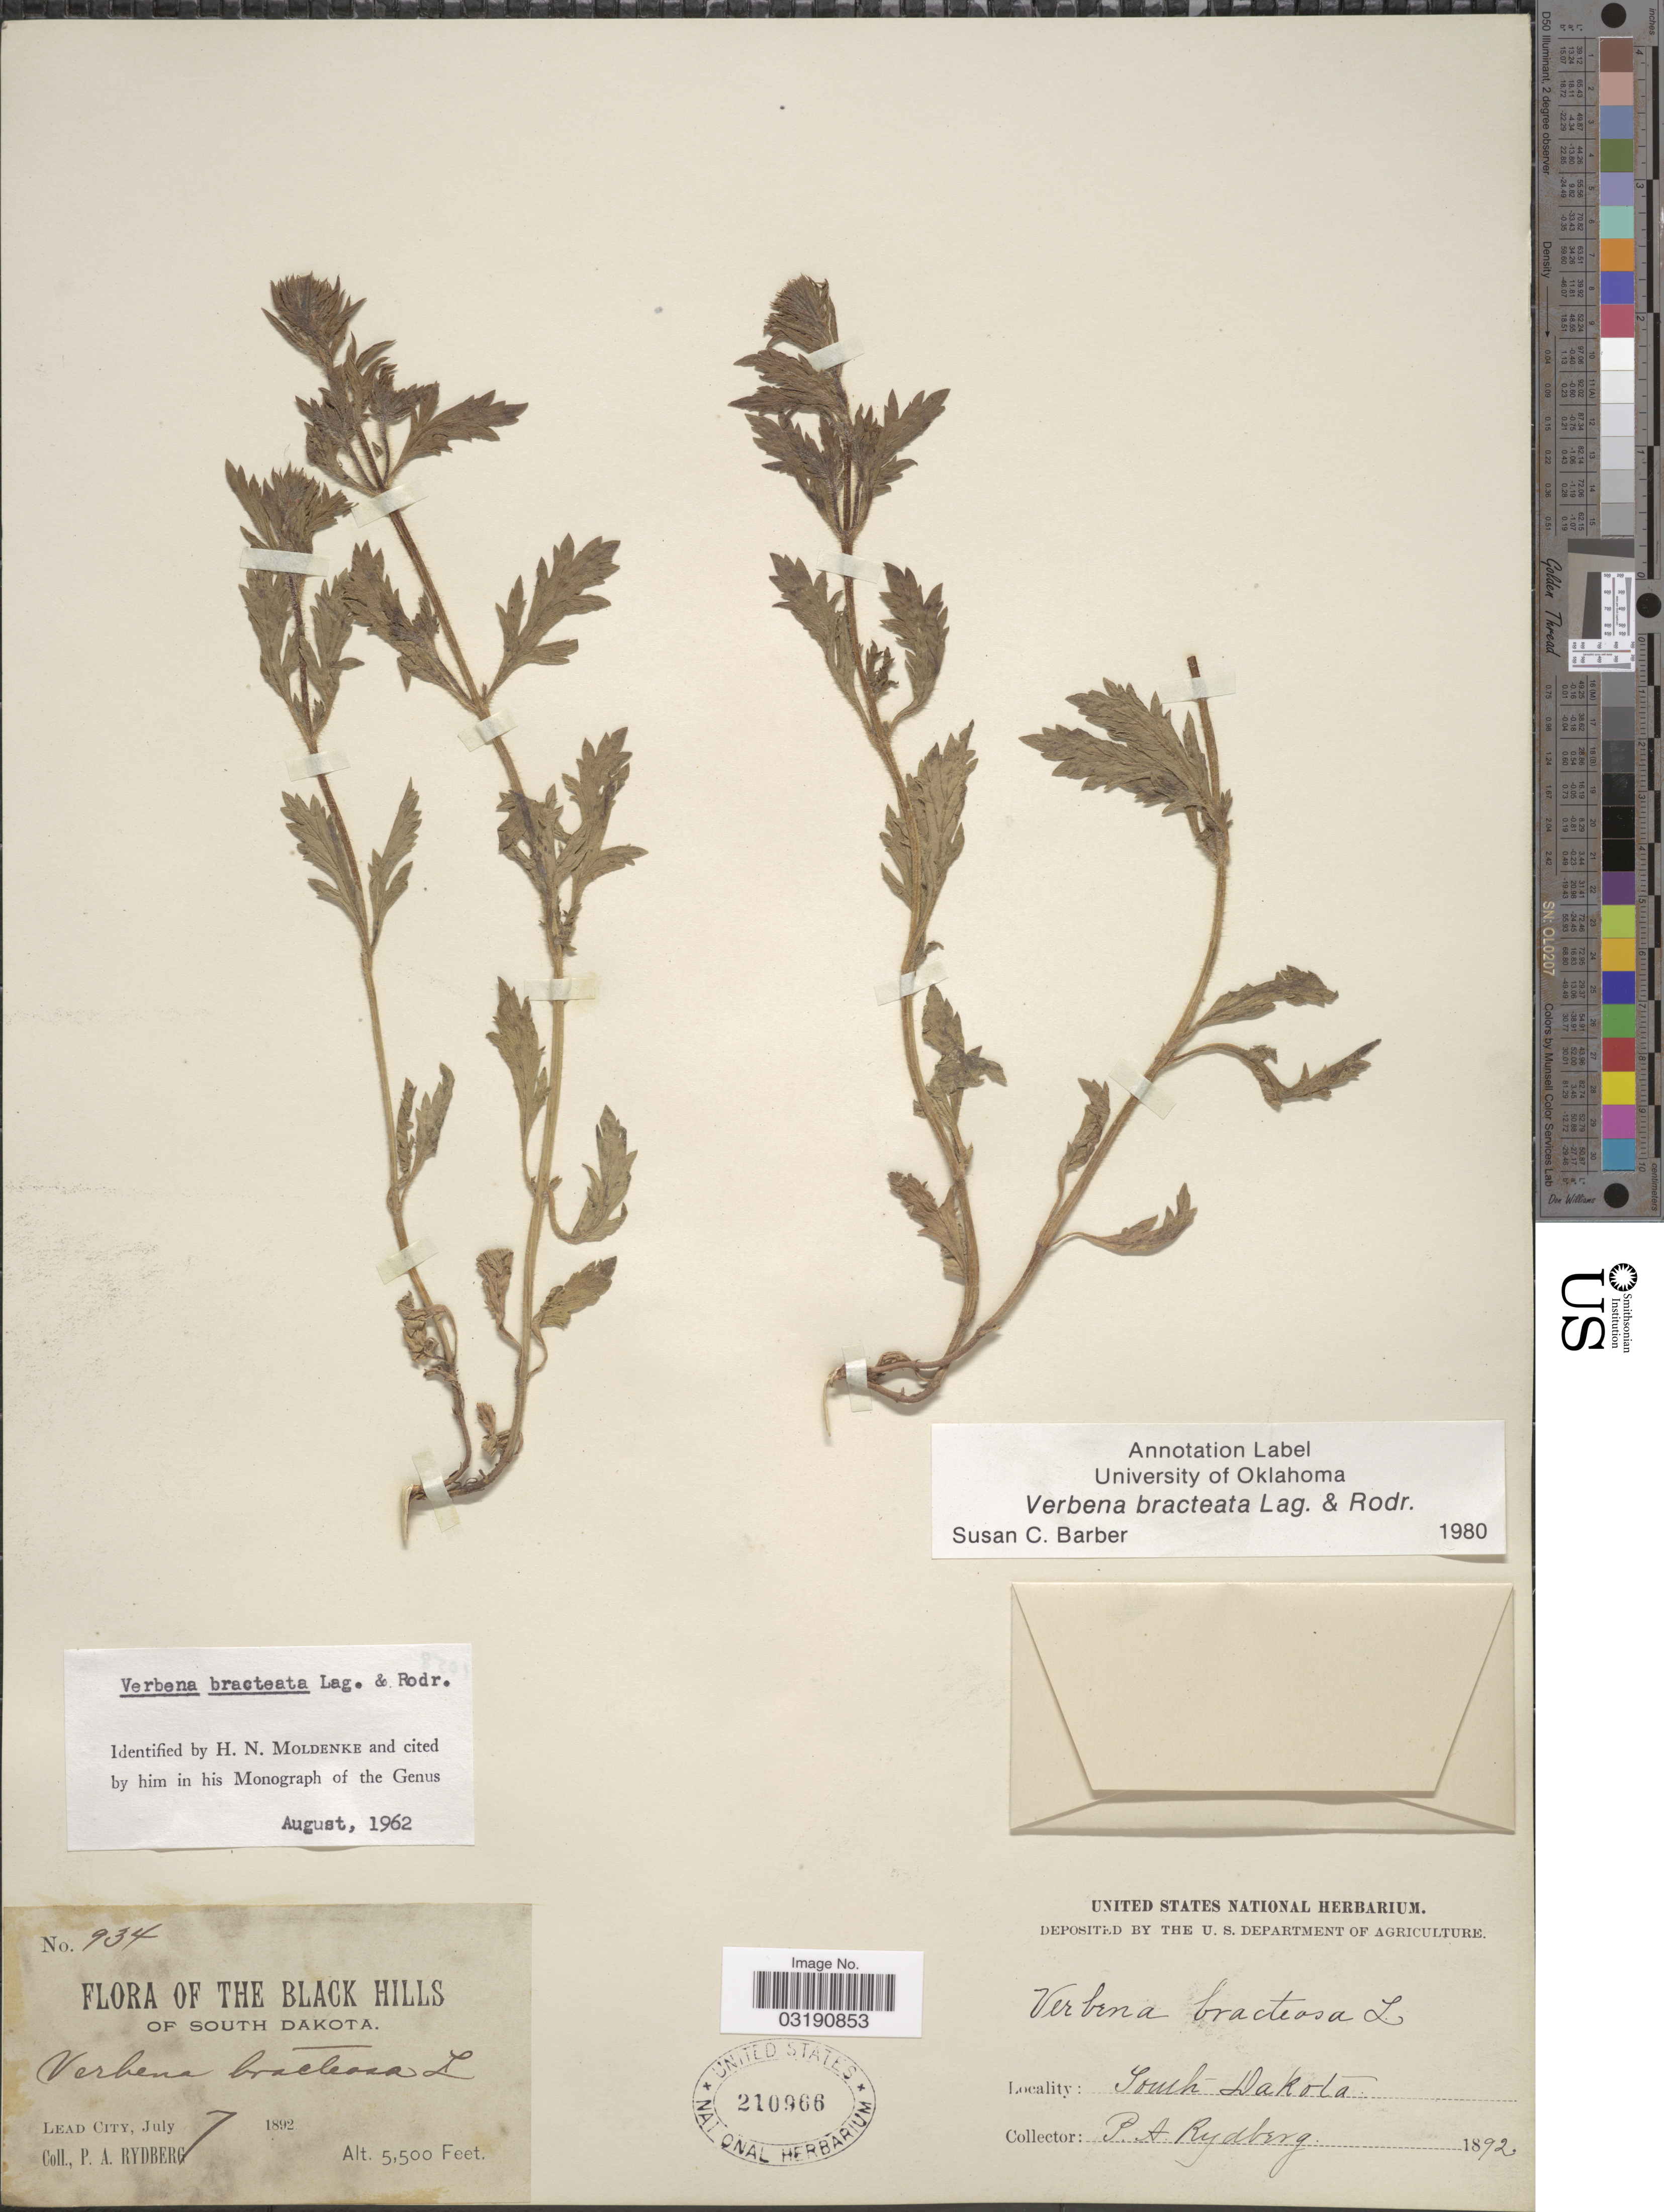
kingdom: Plantae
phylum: Tracheophyta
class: Magnoliopsida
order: Lamiales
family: Verbenaceae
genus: Verbena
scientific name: Verbena bracteata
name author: Cav. ex Lag. & Rodr.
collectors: P. A. Rydberg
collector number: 934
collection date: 1892-07-07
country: United States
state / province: South Dakota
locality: The Black Hills of South Dakota. Lead City.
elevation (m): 1676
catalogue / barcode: US 210966